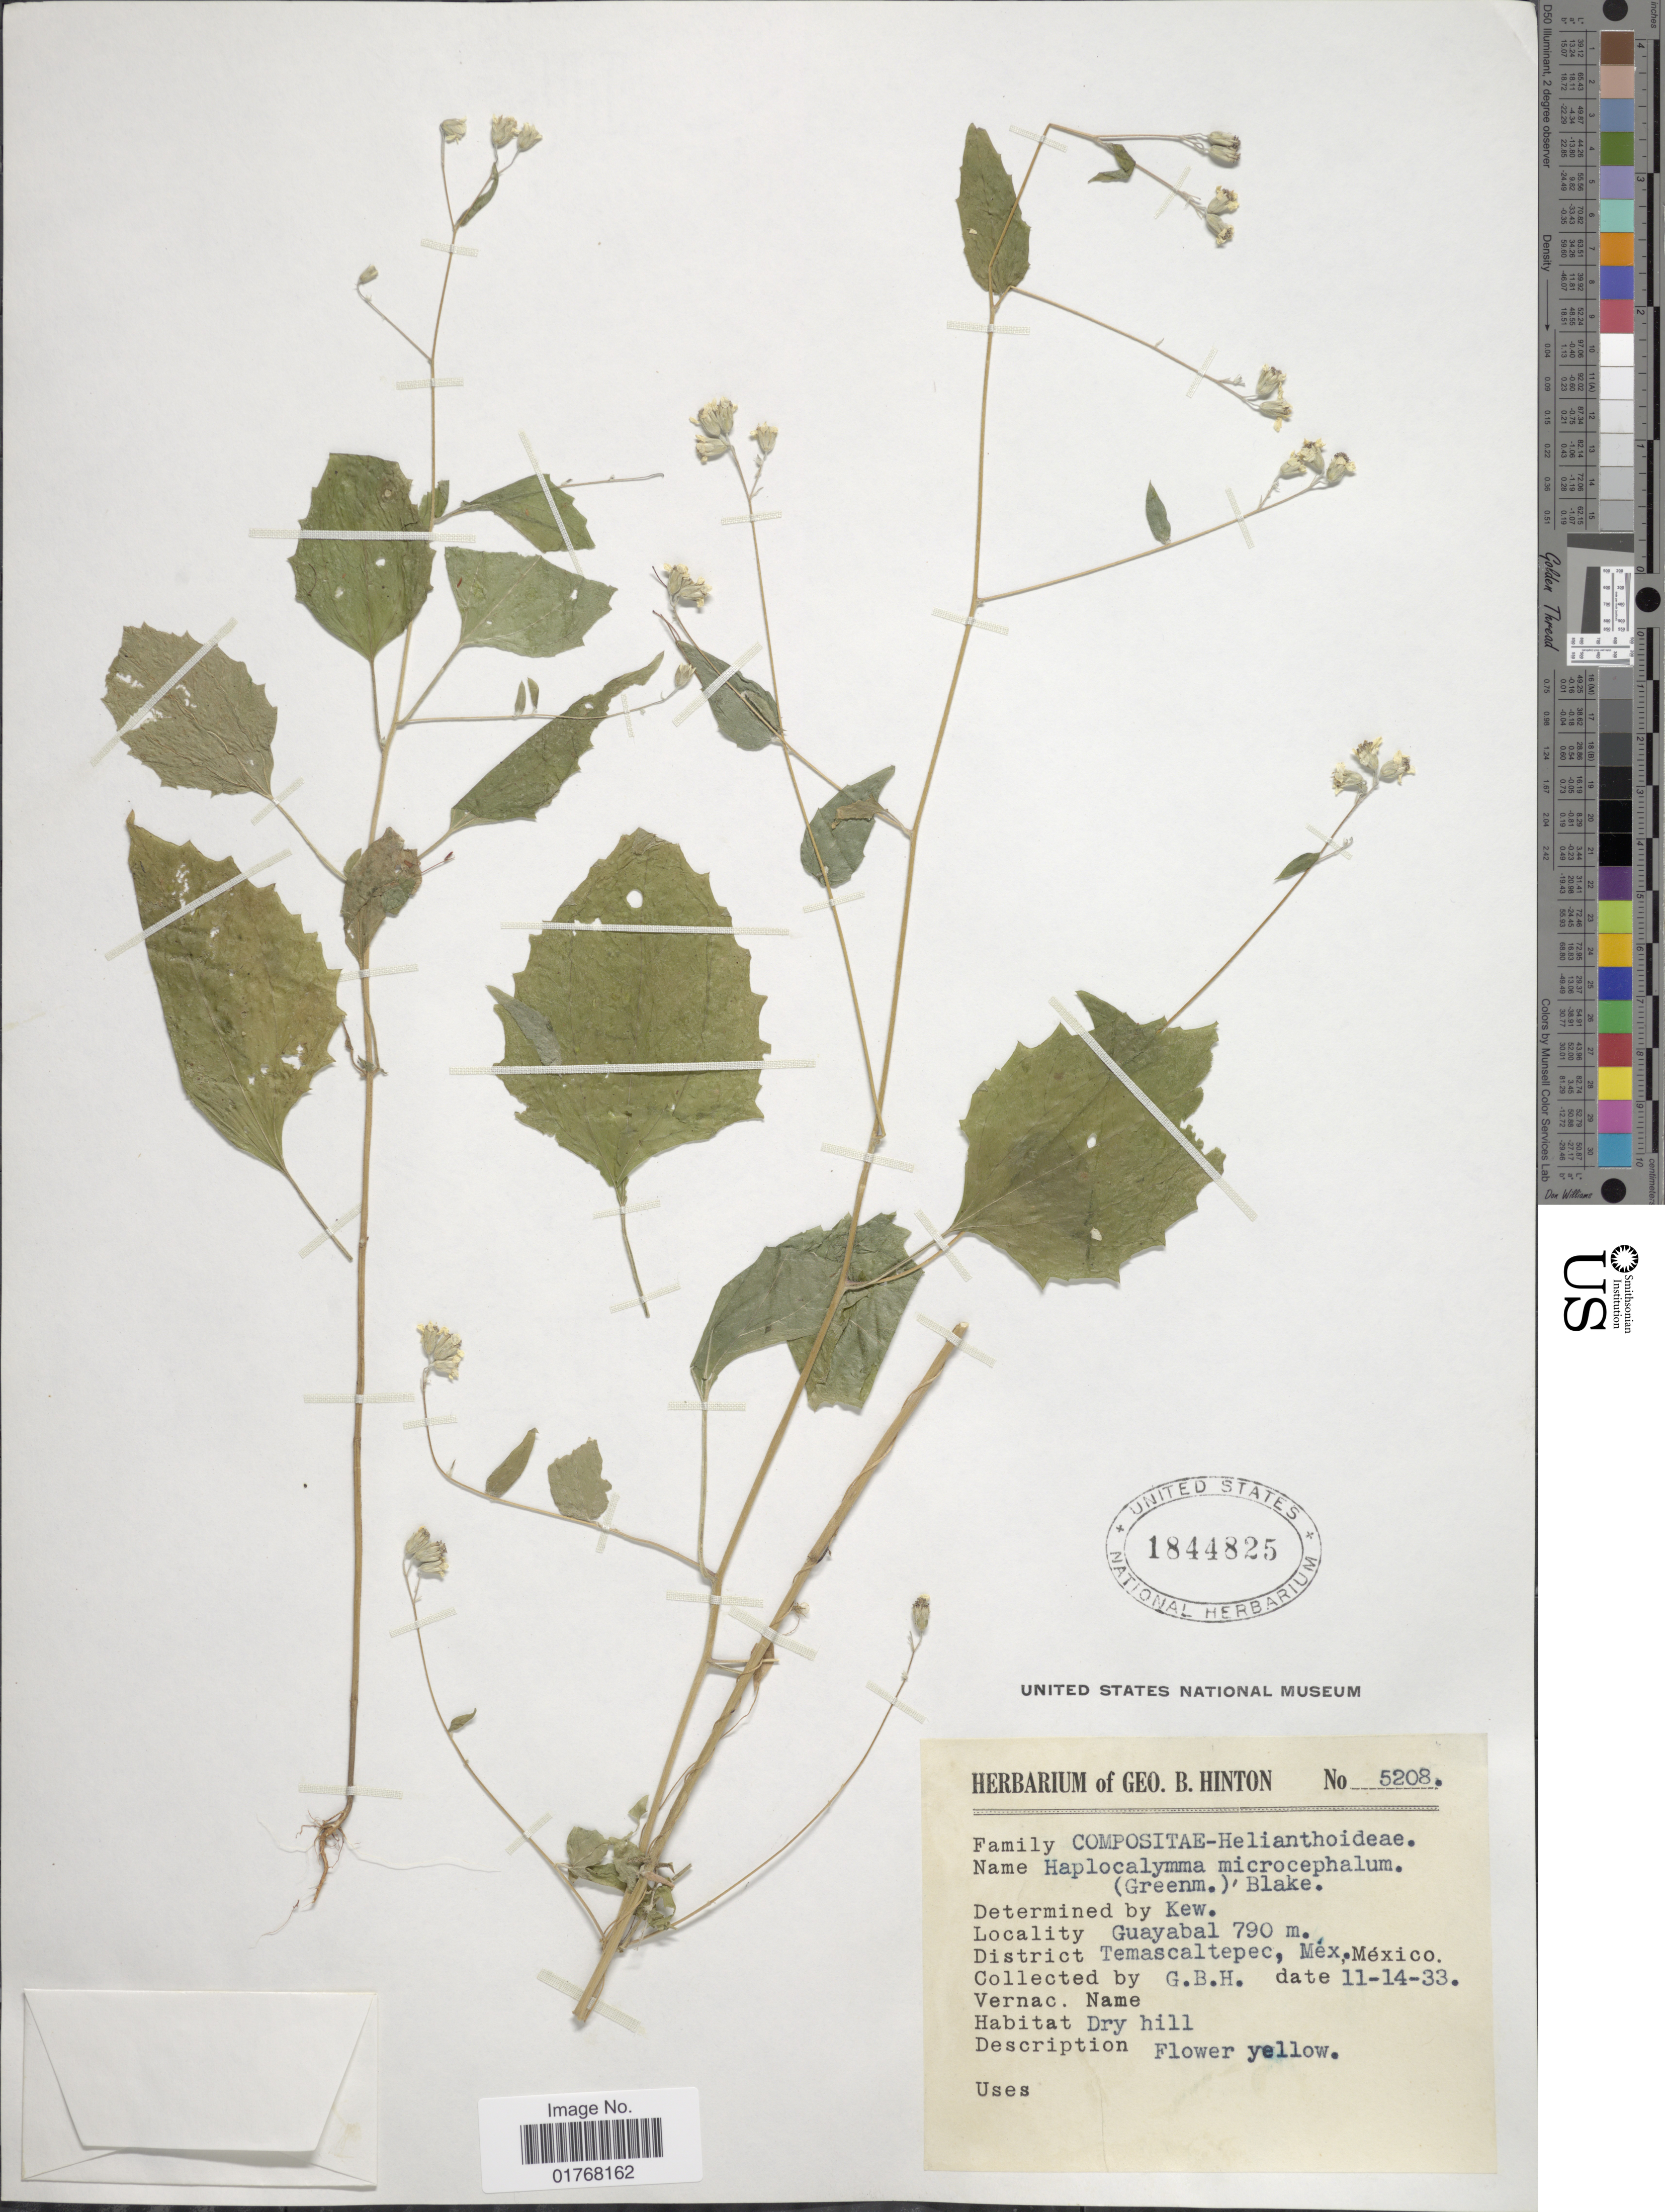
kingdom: Plantae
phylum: Tracheophyta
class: Magnoliopsida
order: Asterales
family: Asteraceae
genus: Viguiera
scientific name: Viguiera microcephala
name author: Greenm.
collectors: G. B. Hinton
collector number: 5208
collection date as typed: Transcribed d/m/y: 14/11/33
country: Mexico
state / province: México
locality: Guayabal, District Temascaltepec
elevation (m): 790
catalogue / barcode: US 1844825